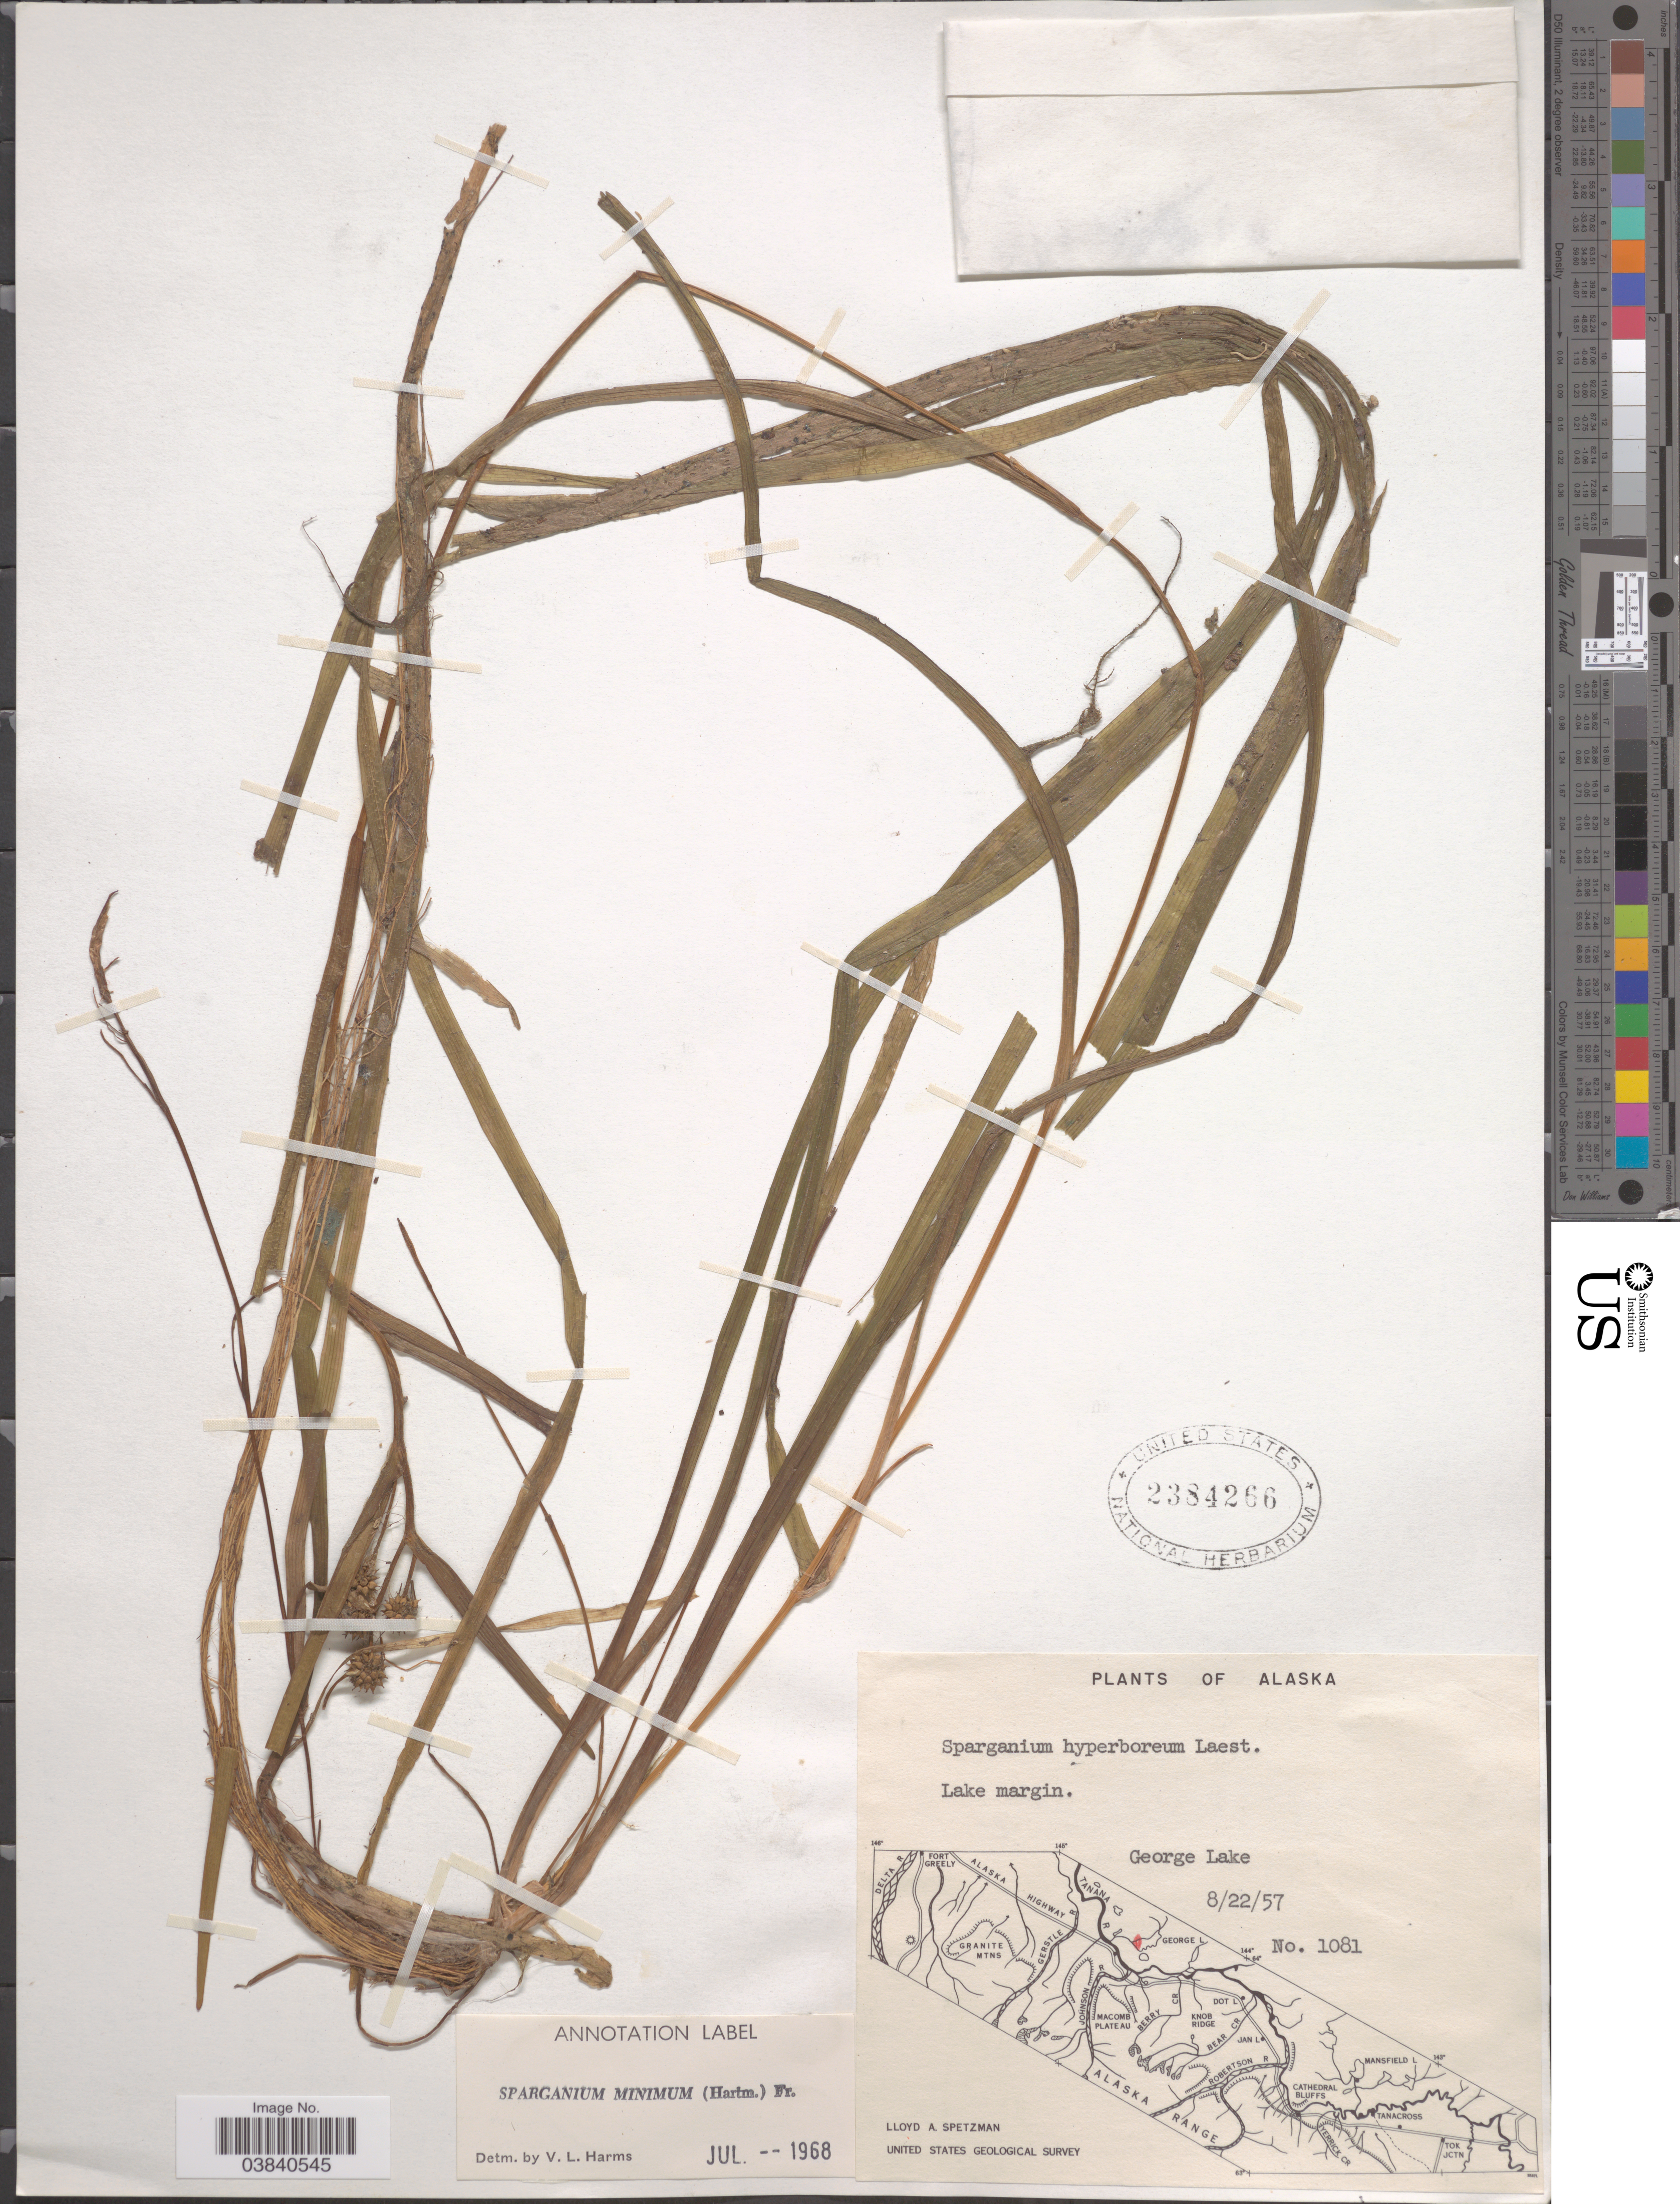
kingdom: Plantae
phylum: Tracheophyta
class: Liliopsida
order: Poales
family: Typhaceae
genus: Sparganium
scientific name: Sparganium minimum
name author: Wallr.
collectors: L. Spetzman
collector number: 1081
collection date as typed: Transcribed d/m/y: 22/8/57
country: United States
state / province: Alaska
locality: Lake margin. George Lake.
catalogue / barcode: US 2384266